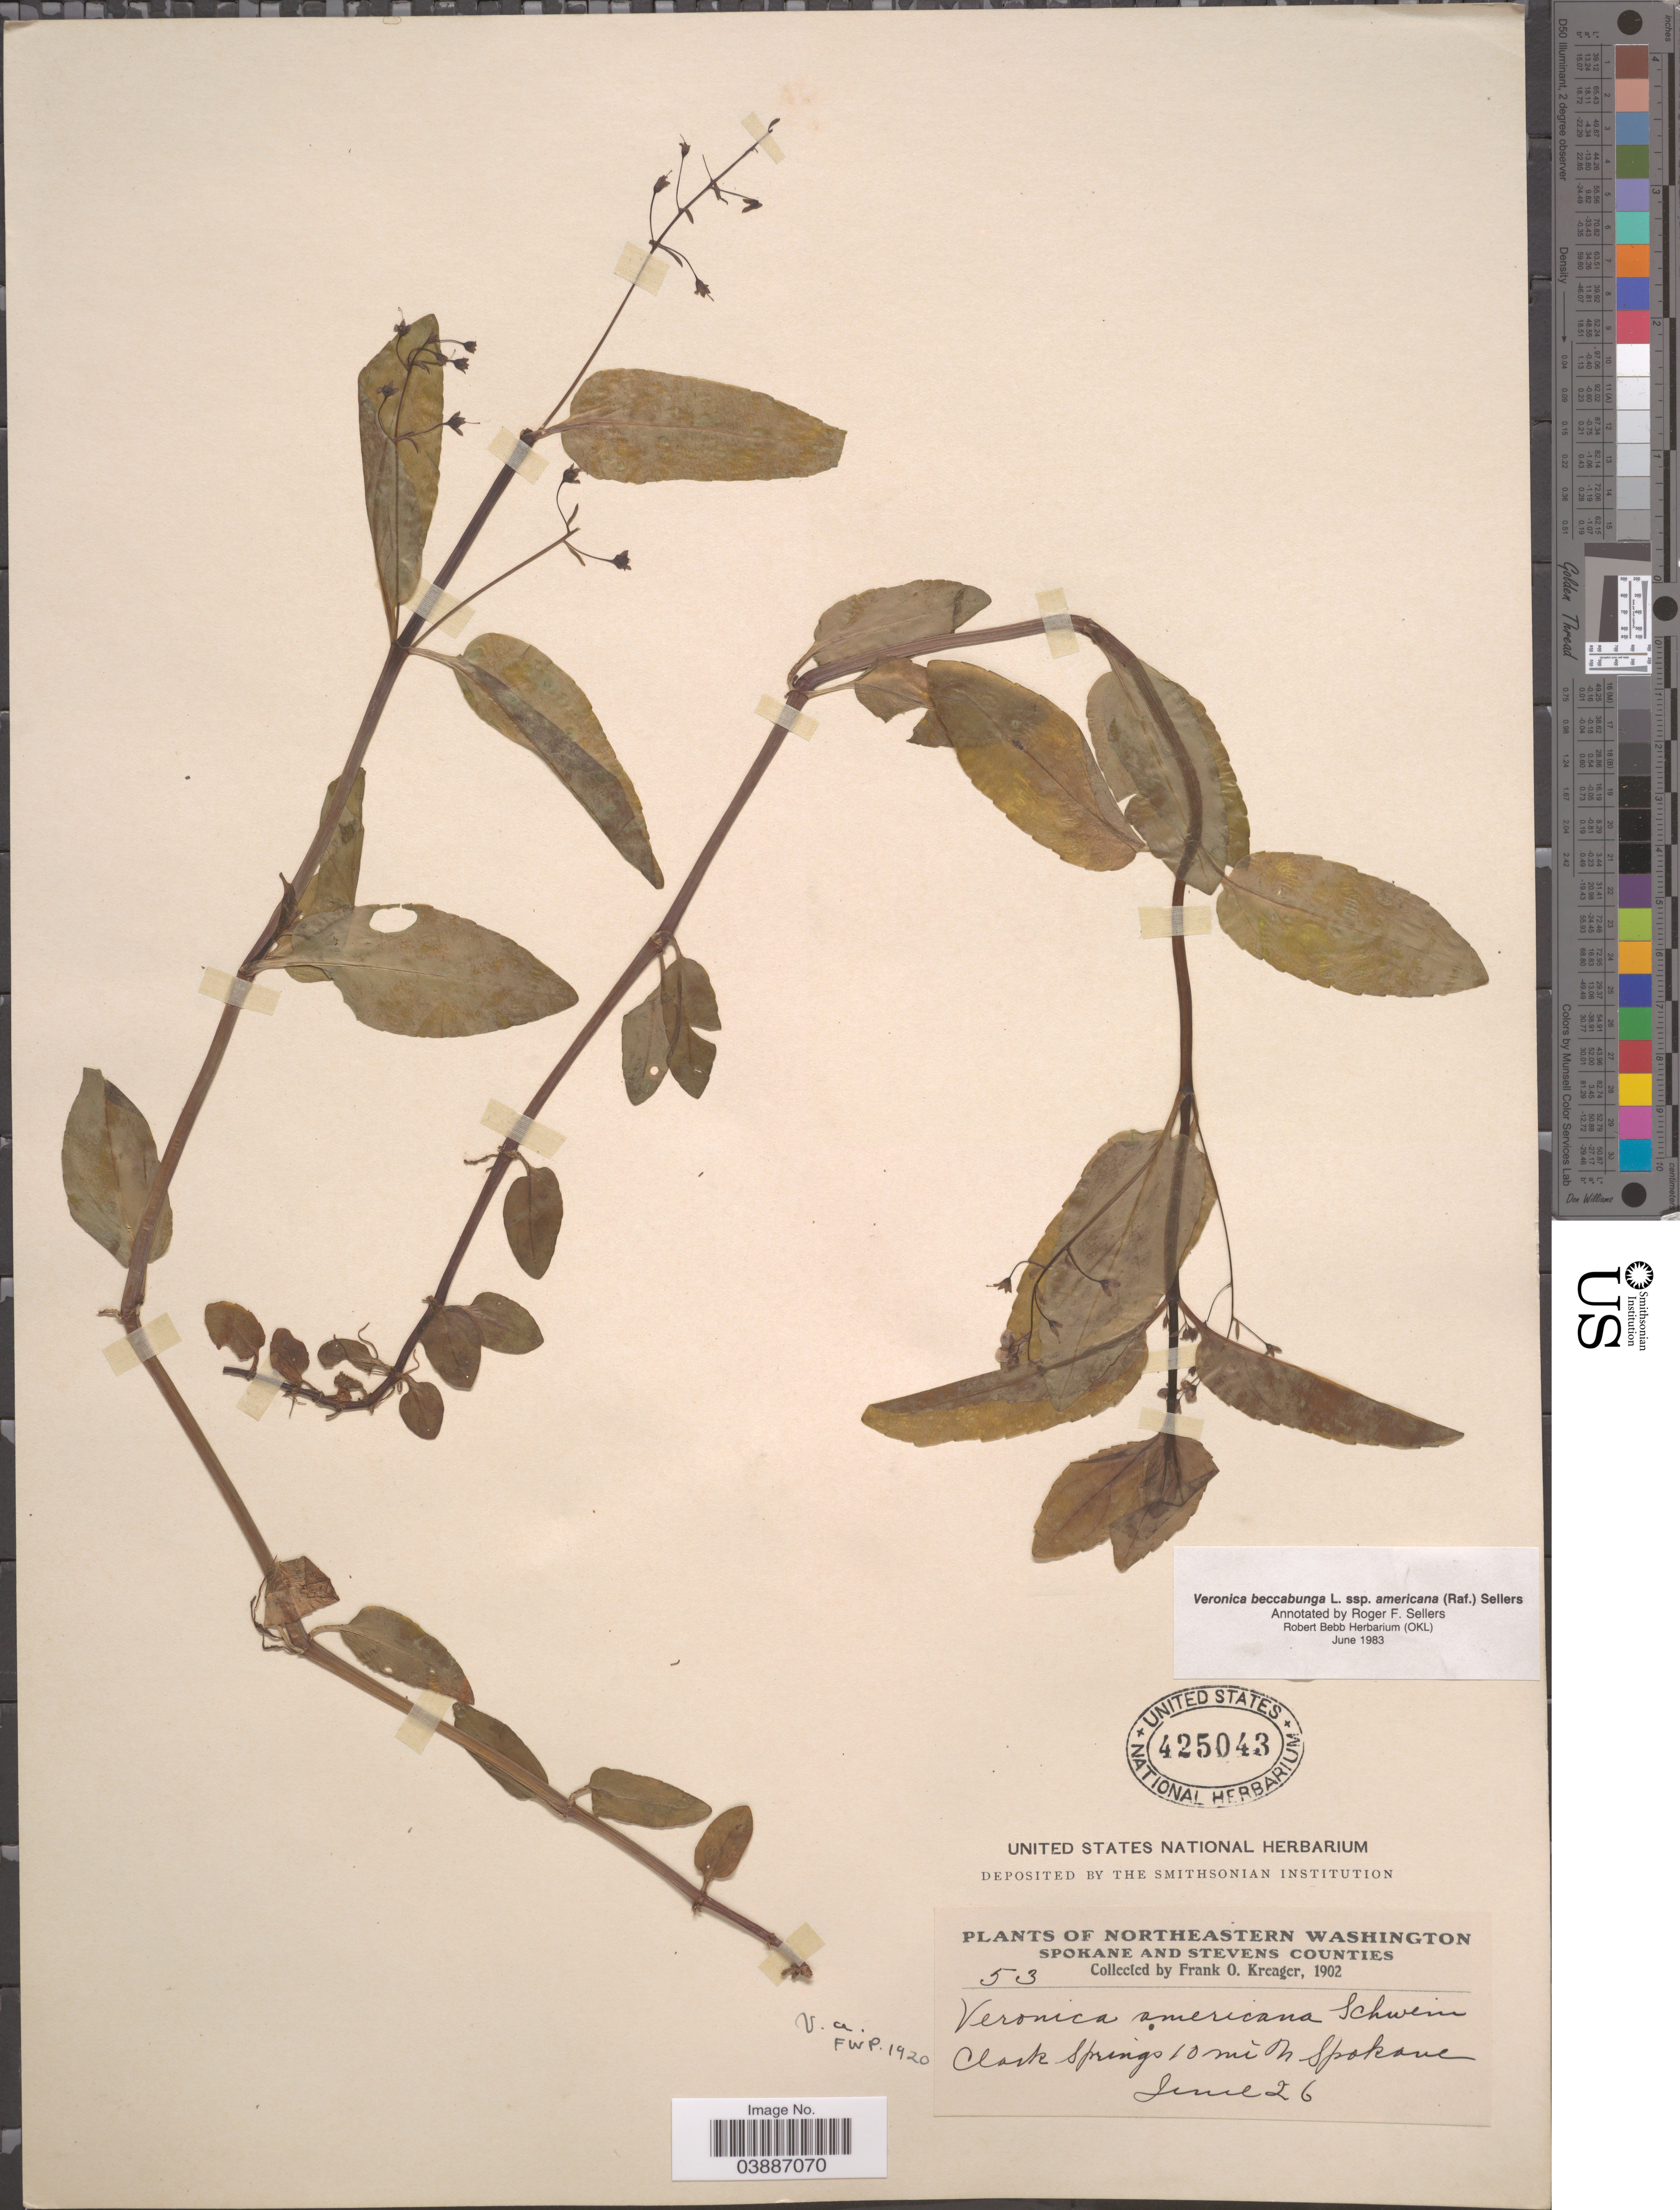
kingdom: Plantae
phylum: Tracheophyta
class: Magnoliopsida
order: Lamiales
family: Plantaginaceae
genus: Veronica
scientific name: Veronica beccabunga subsp. americana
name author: Raf.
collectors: F. Kreager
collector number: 53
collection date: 1902-06-26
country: United States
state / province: Washington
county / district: Spokane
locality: Northeastern Washington. Clark springs 10 mi n Spokane.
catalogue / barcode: US 425043